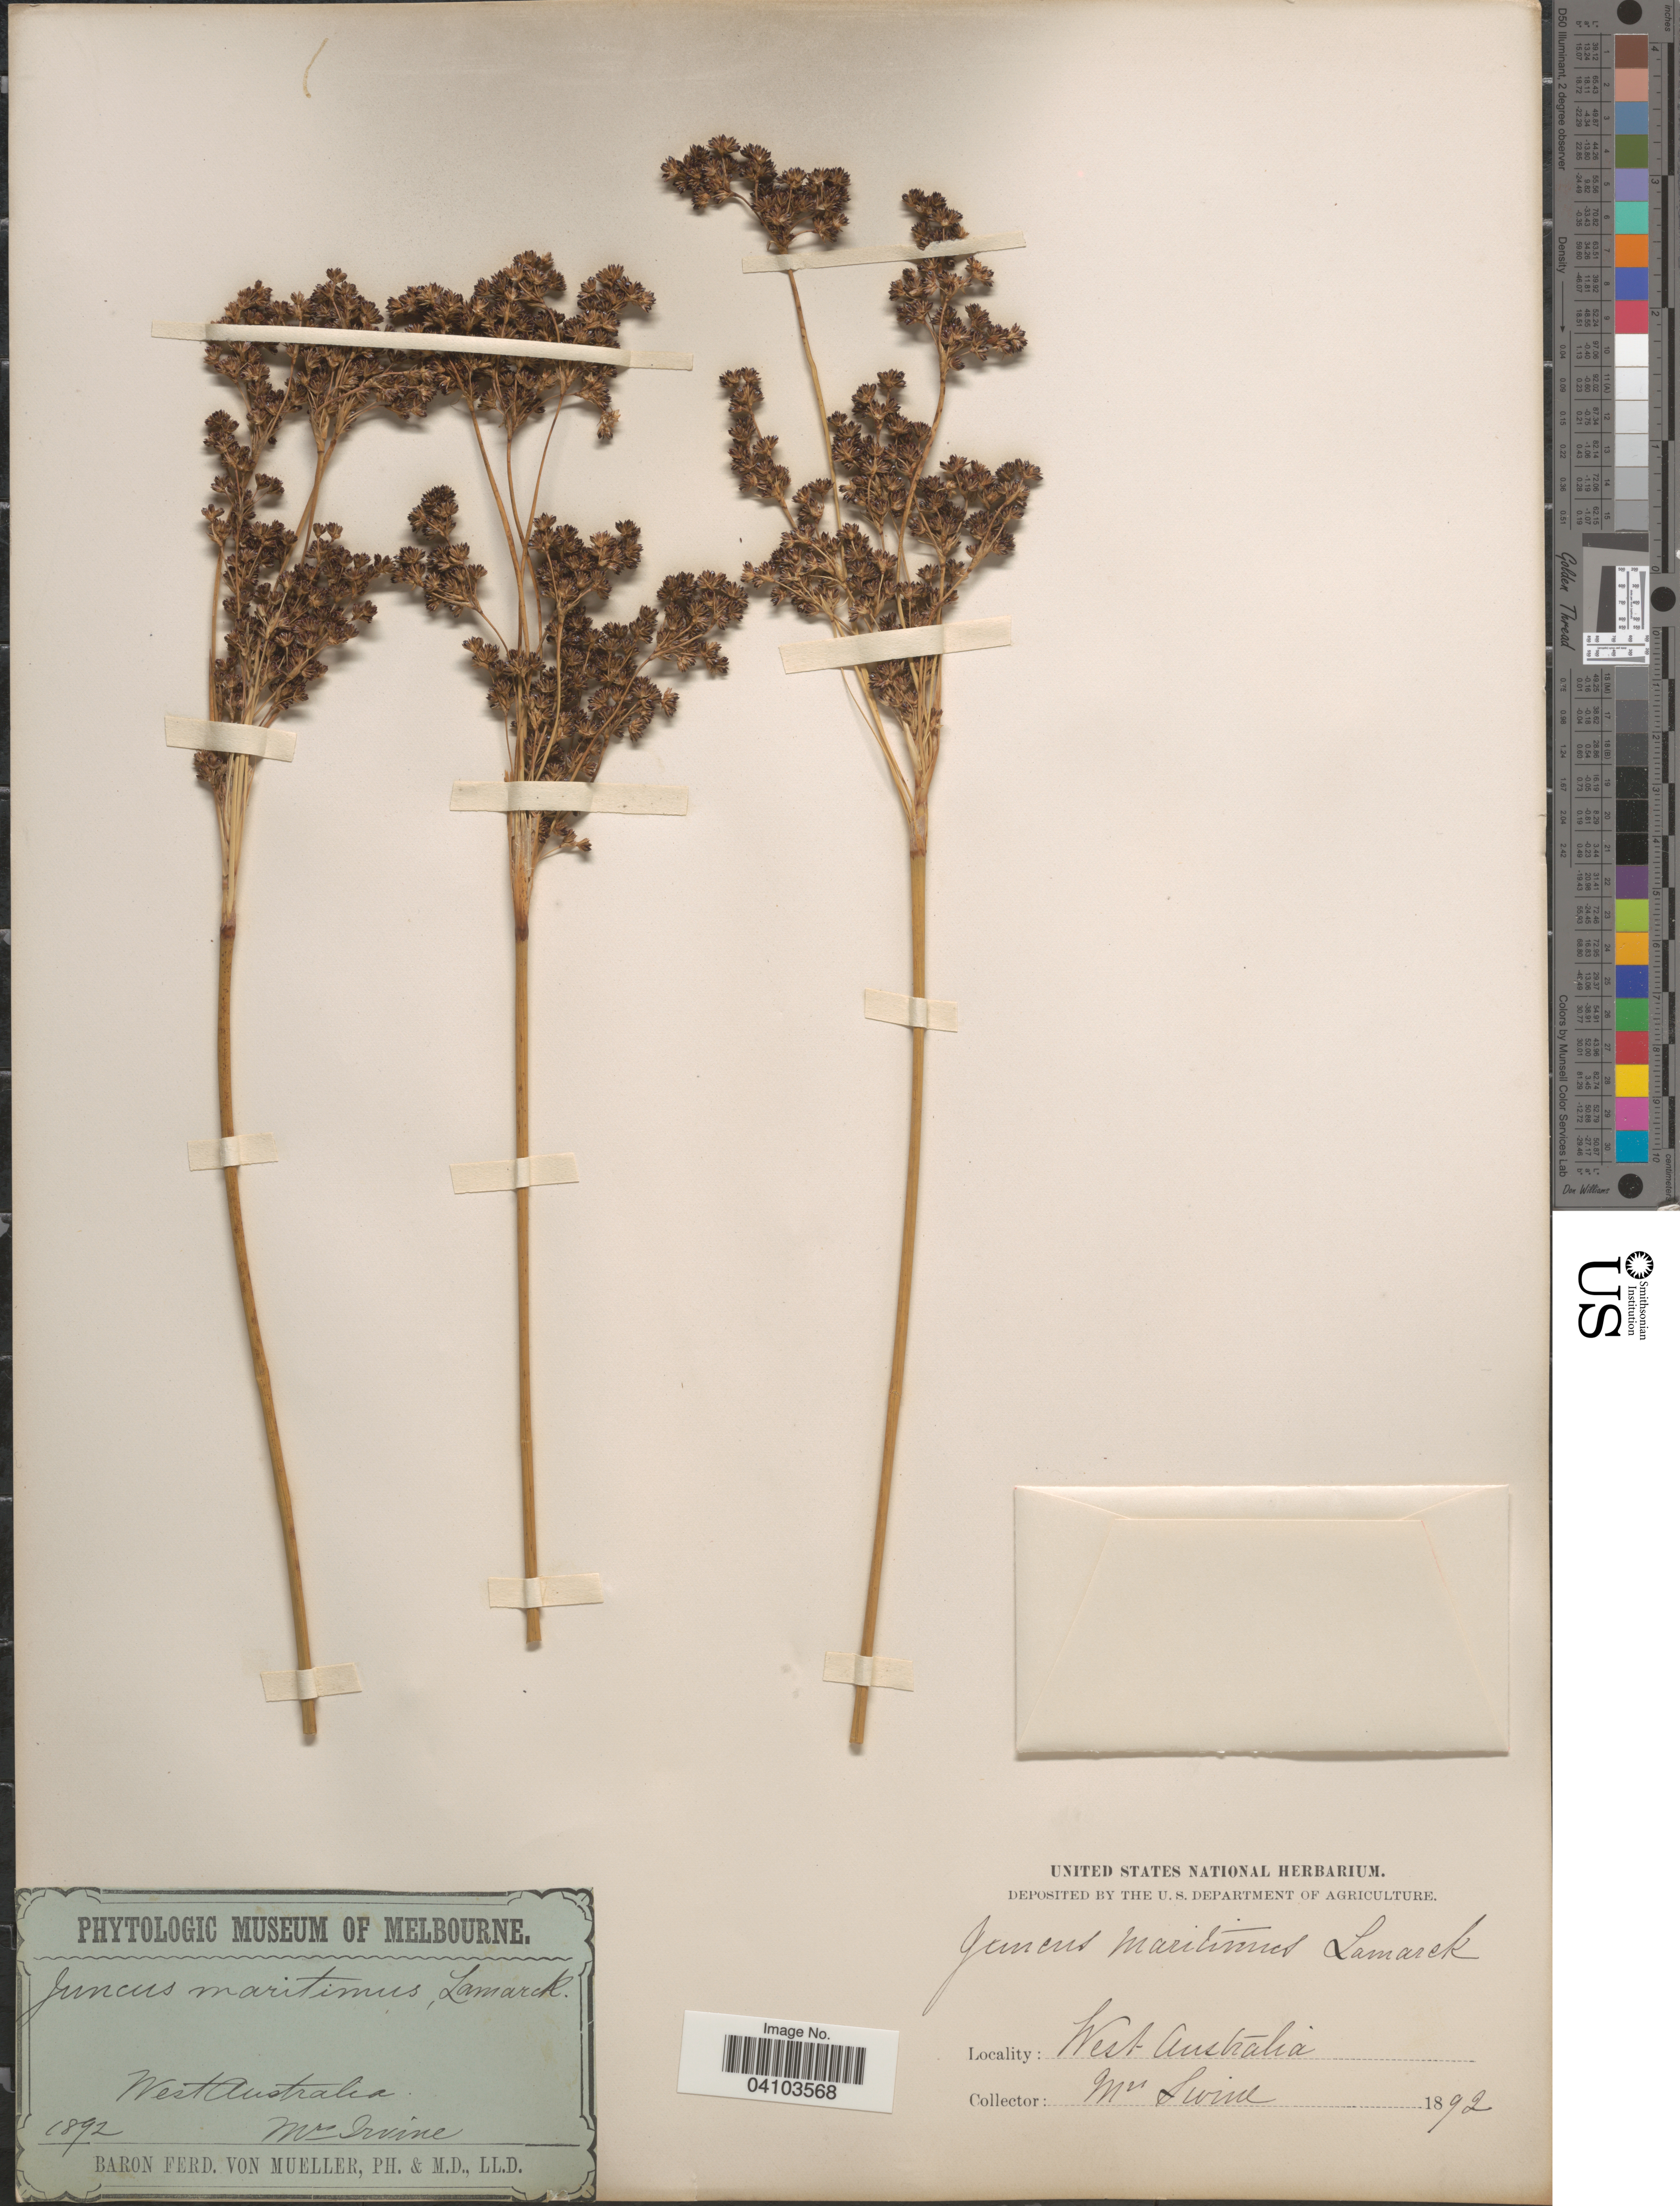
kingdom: Plantae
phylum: Tracheophyta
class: Liliopsida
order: Poales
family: Juncaceae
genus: Juncus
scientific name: Juncus maritimus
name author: Lam.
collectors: Irvine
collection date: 1892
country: Australia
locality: West Australia.